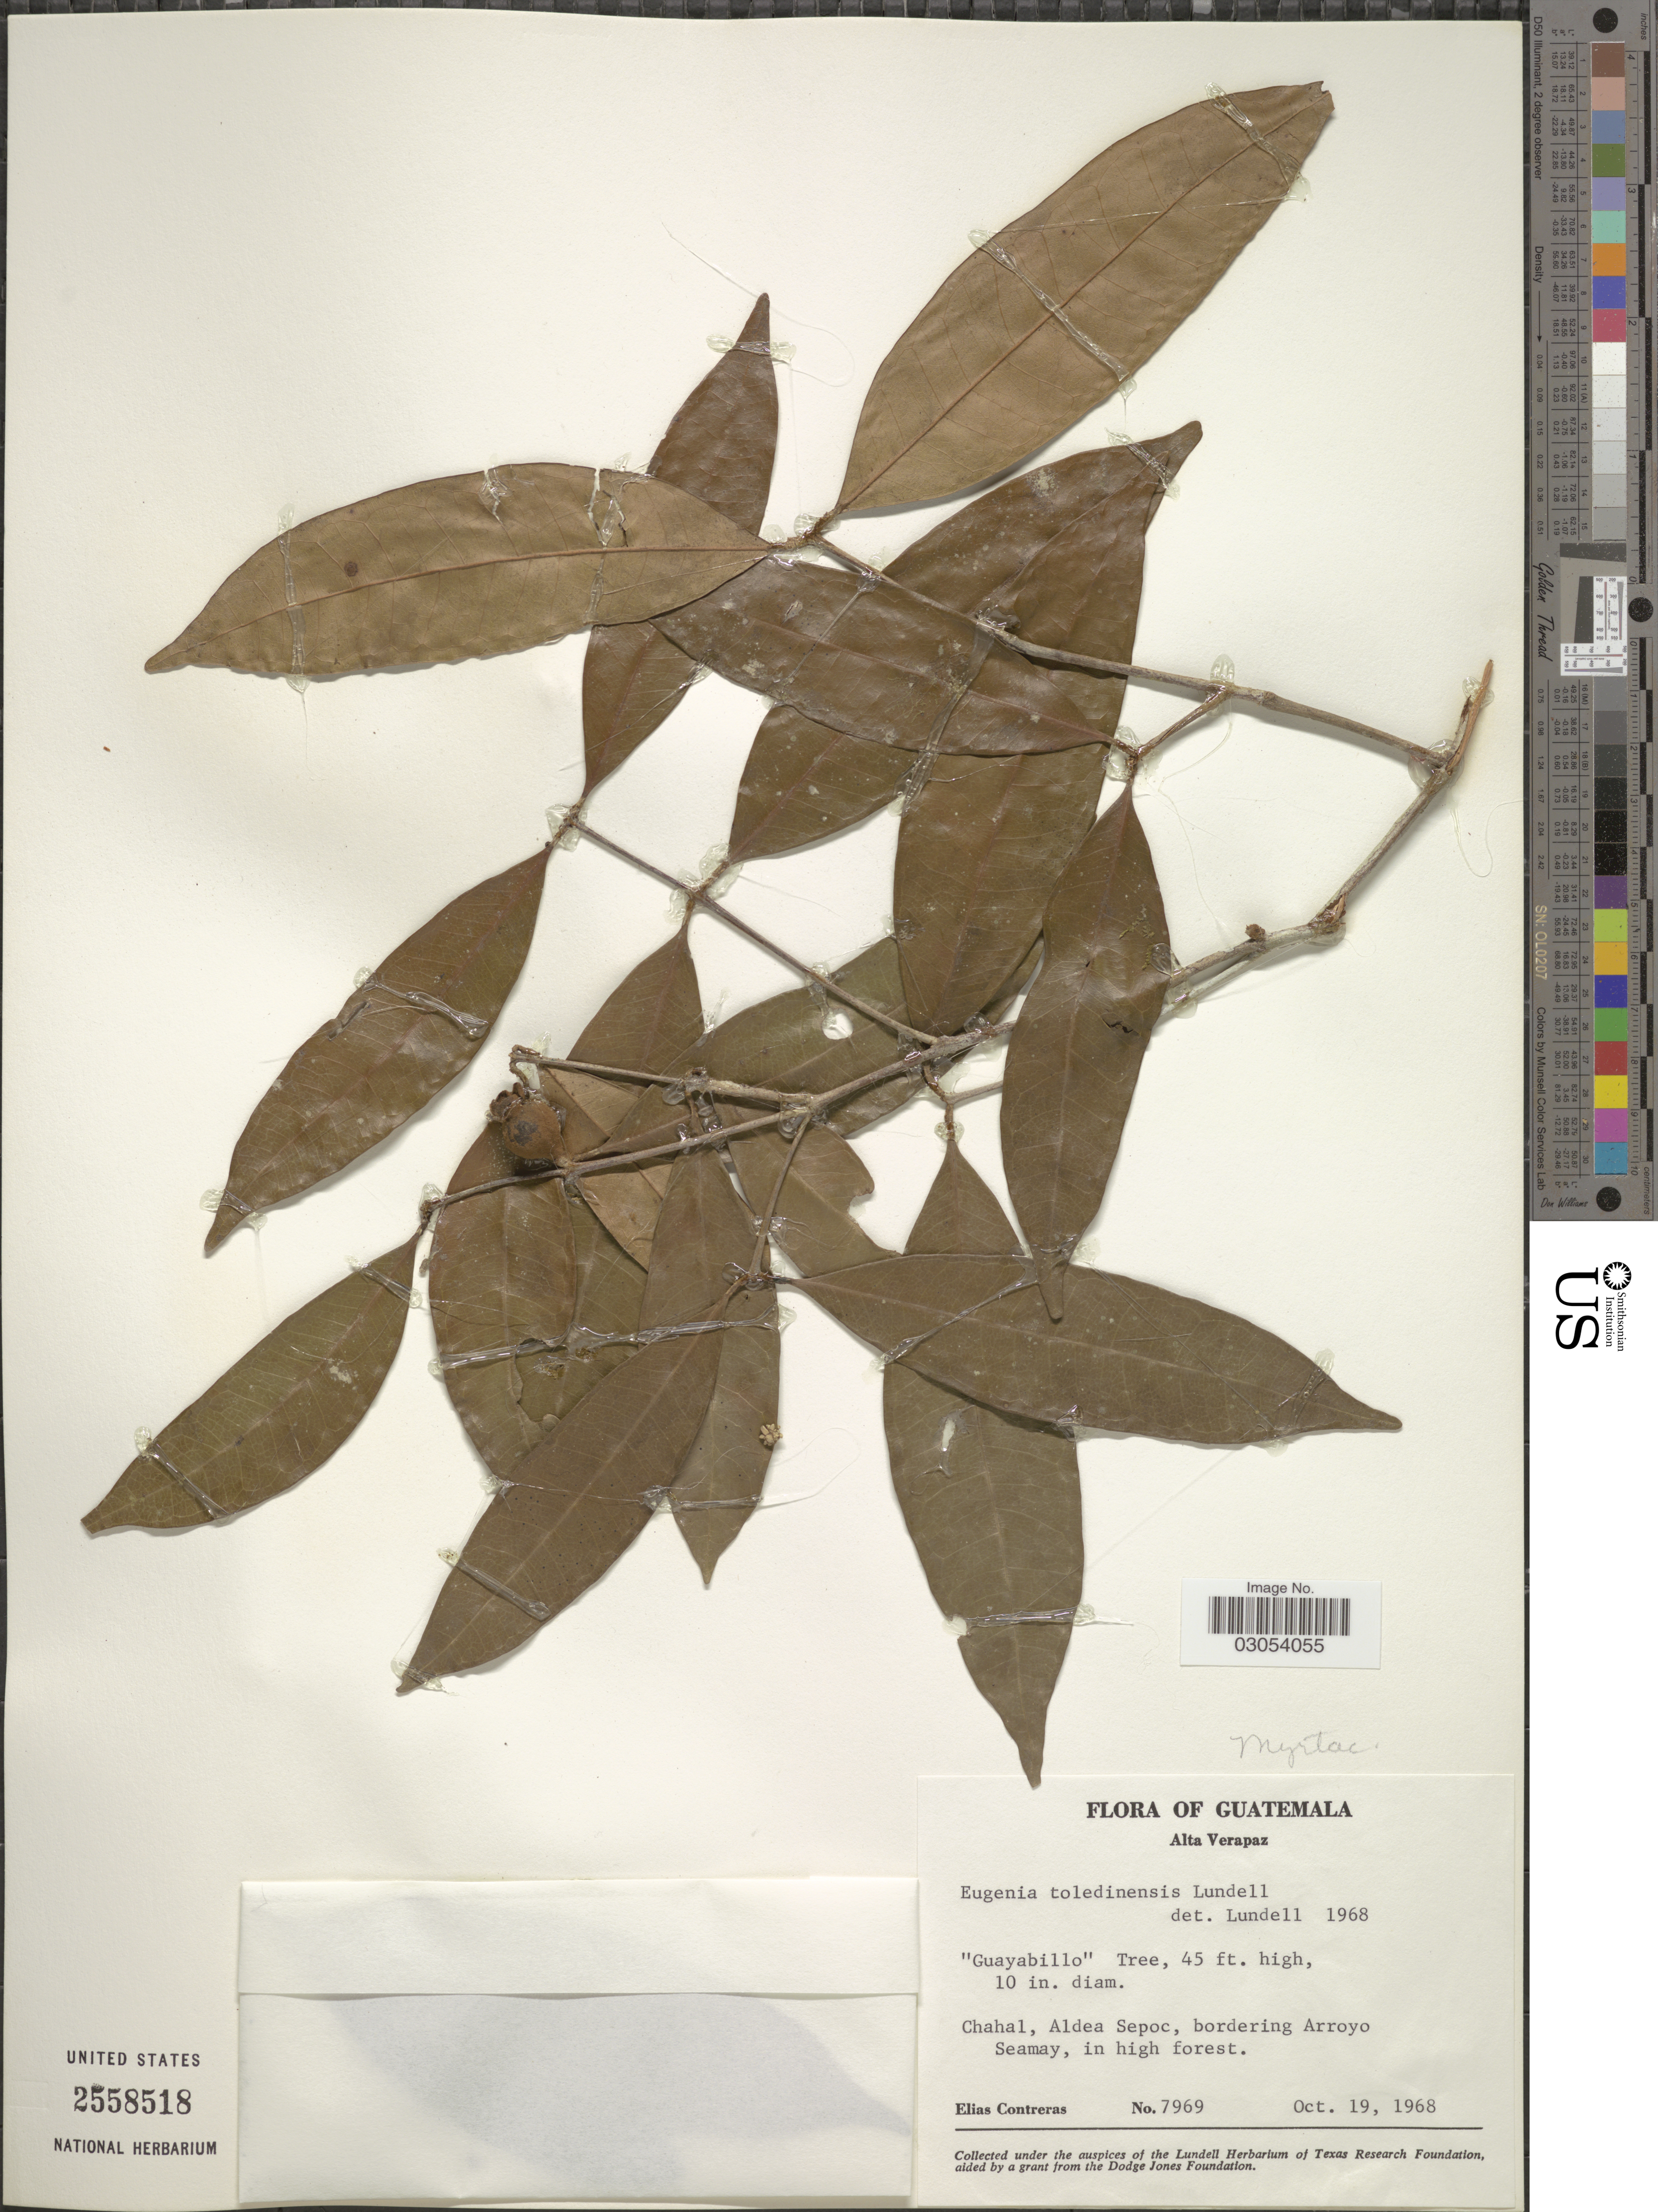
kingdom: Plantae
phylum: Tracheophyta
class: Magnoliopsida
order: Myrtales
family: Myrtaceae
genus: Eugenia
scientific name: Eugenia toledinensis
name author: Lundell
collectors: E. Contreras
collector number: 7969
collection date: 1968-10-19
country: Guatemala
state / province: Alta Verapaz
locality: Chahal, Aldea Sepoc, bordering Arroyo Seamay.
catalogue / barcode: US 2558518